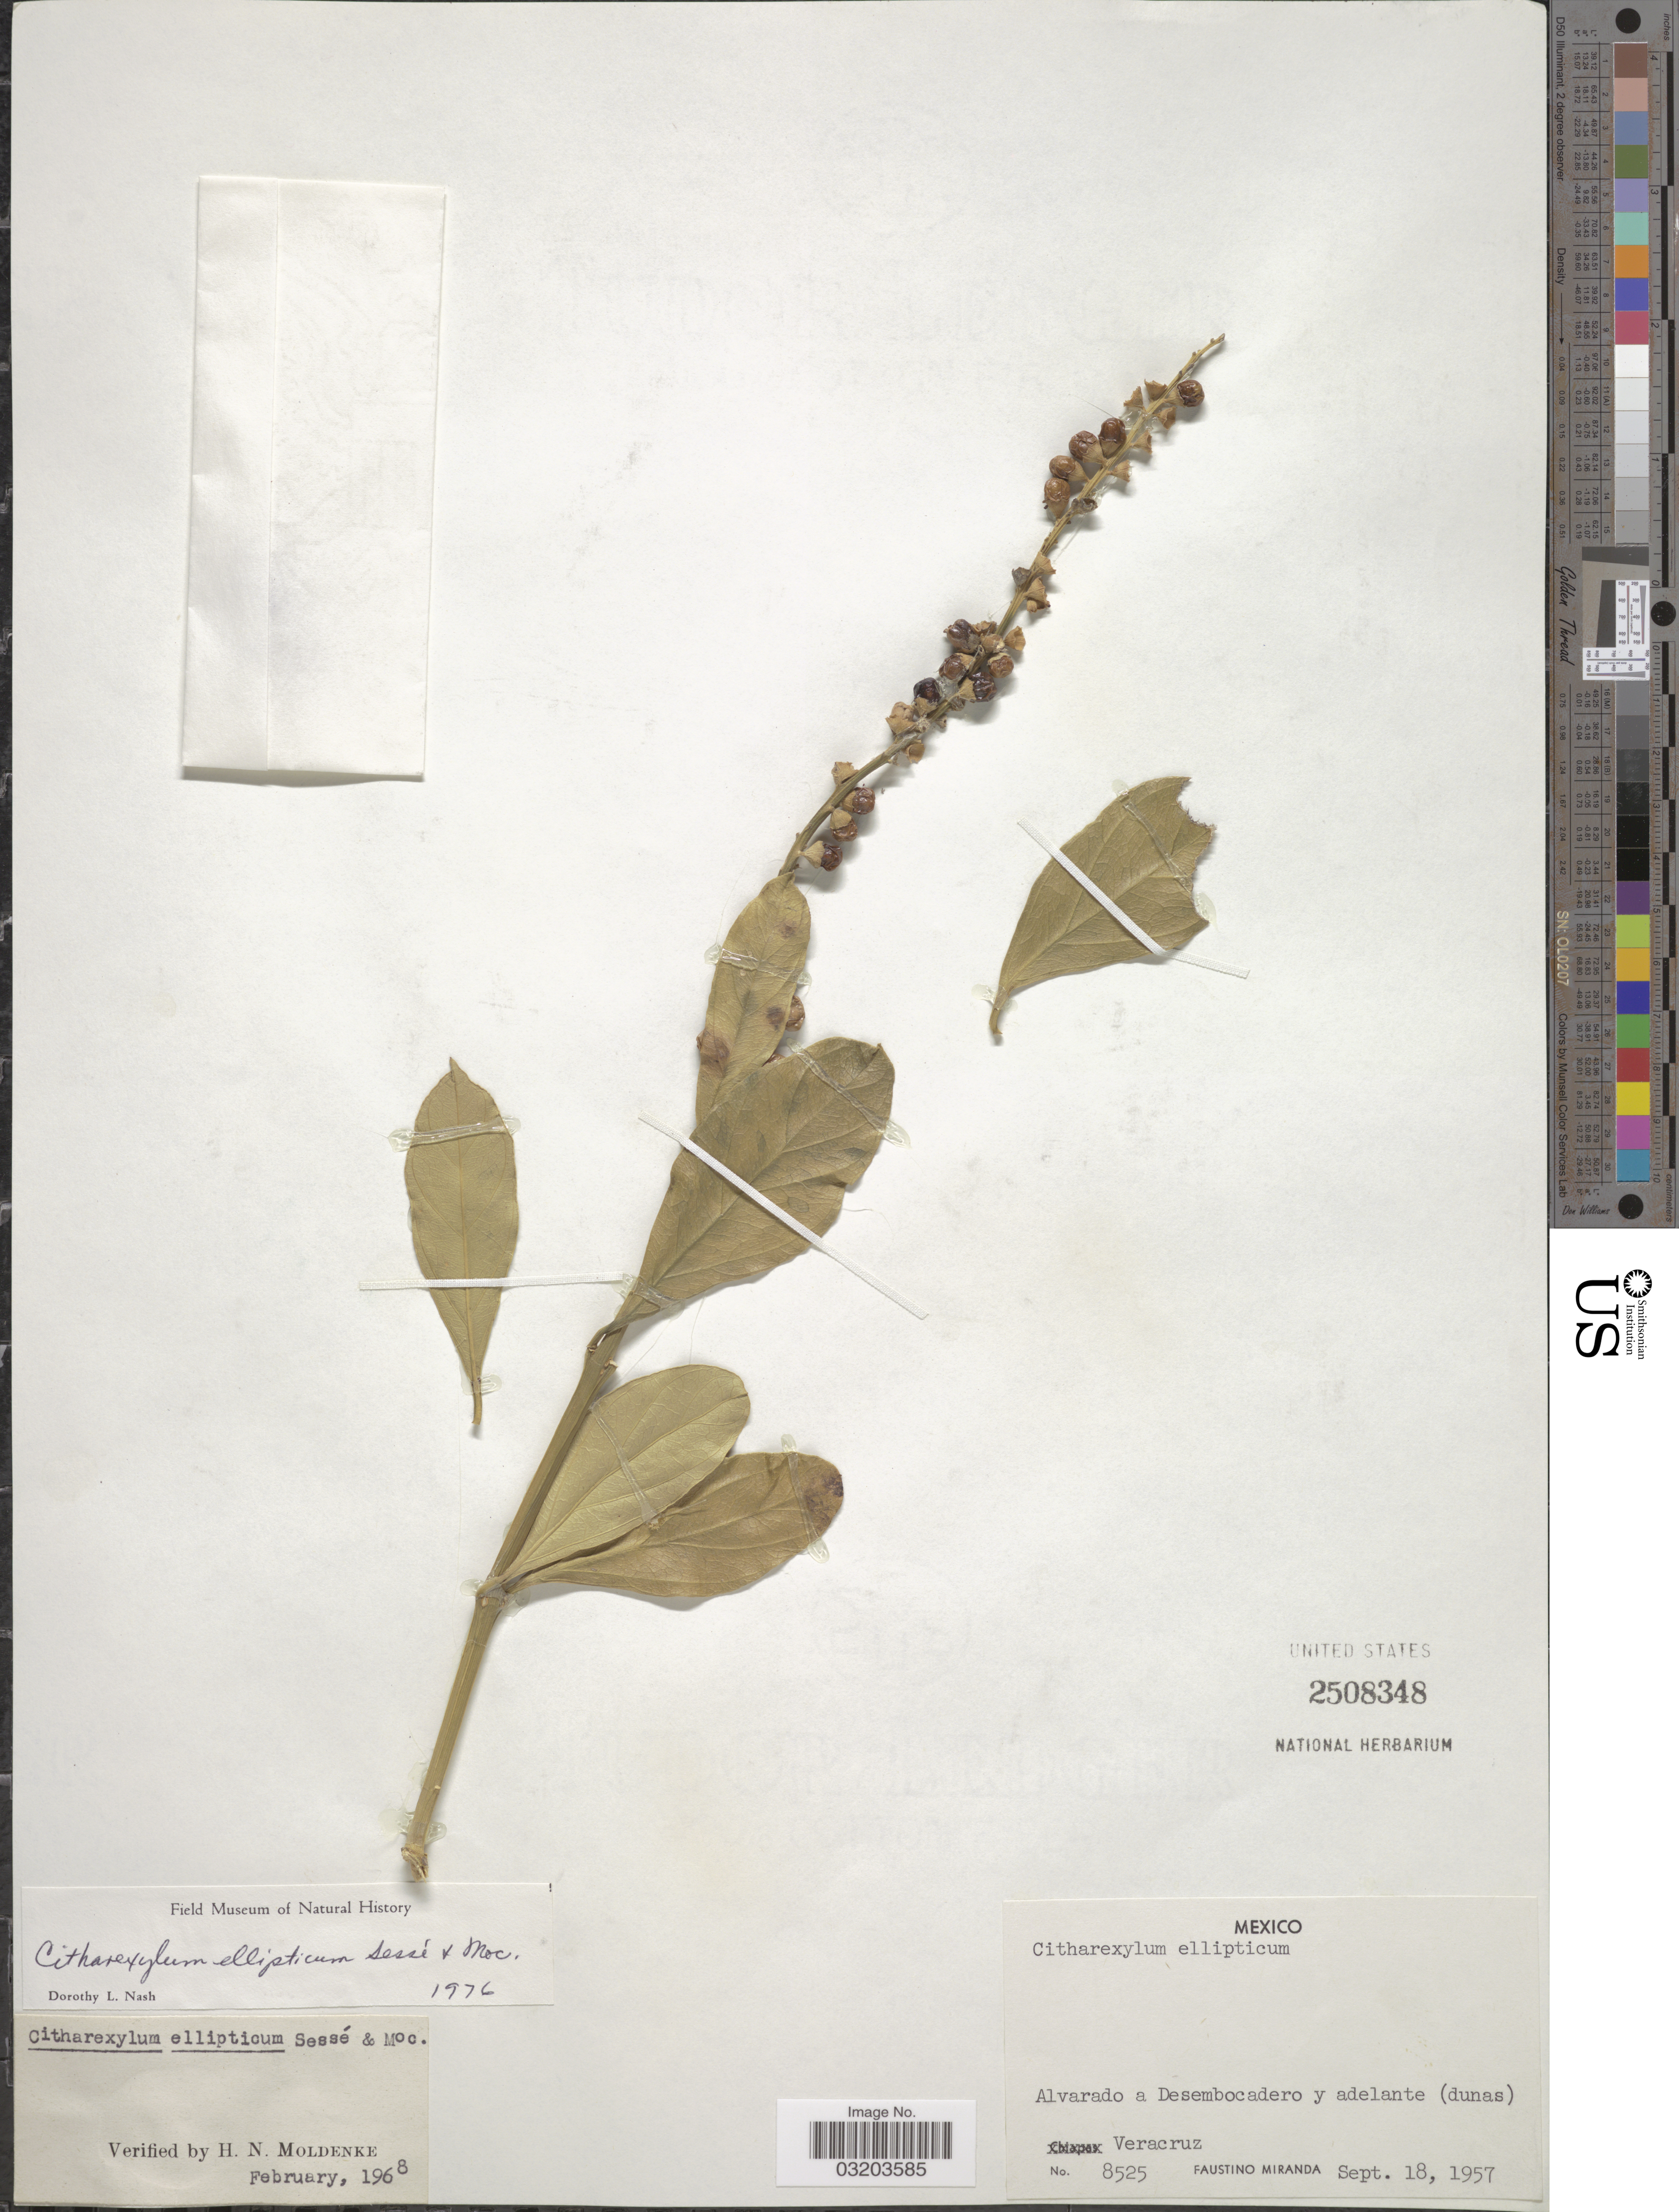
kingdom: Plantae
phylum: Tracheophyta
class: Magnoliopsida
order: Lamiales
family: Verbenaceae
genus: Citharexylum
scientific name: Citharexylum ellipticum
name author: Moc. & Sessé ex D. Don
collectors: F. Miranda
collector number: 8525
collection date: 1957-09-18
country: Mexico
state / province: Veracruz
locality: Alvarado a Desembocadero y adelante (dunas). Veracruz.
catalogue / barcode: US 2508348